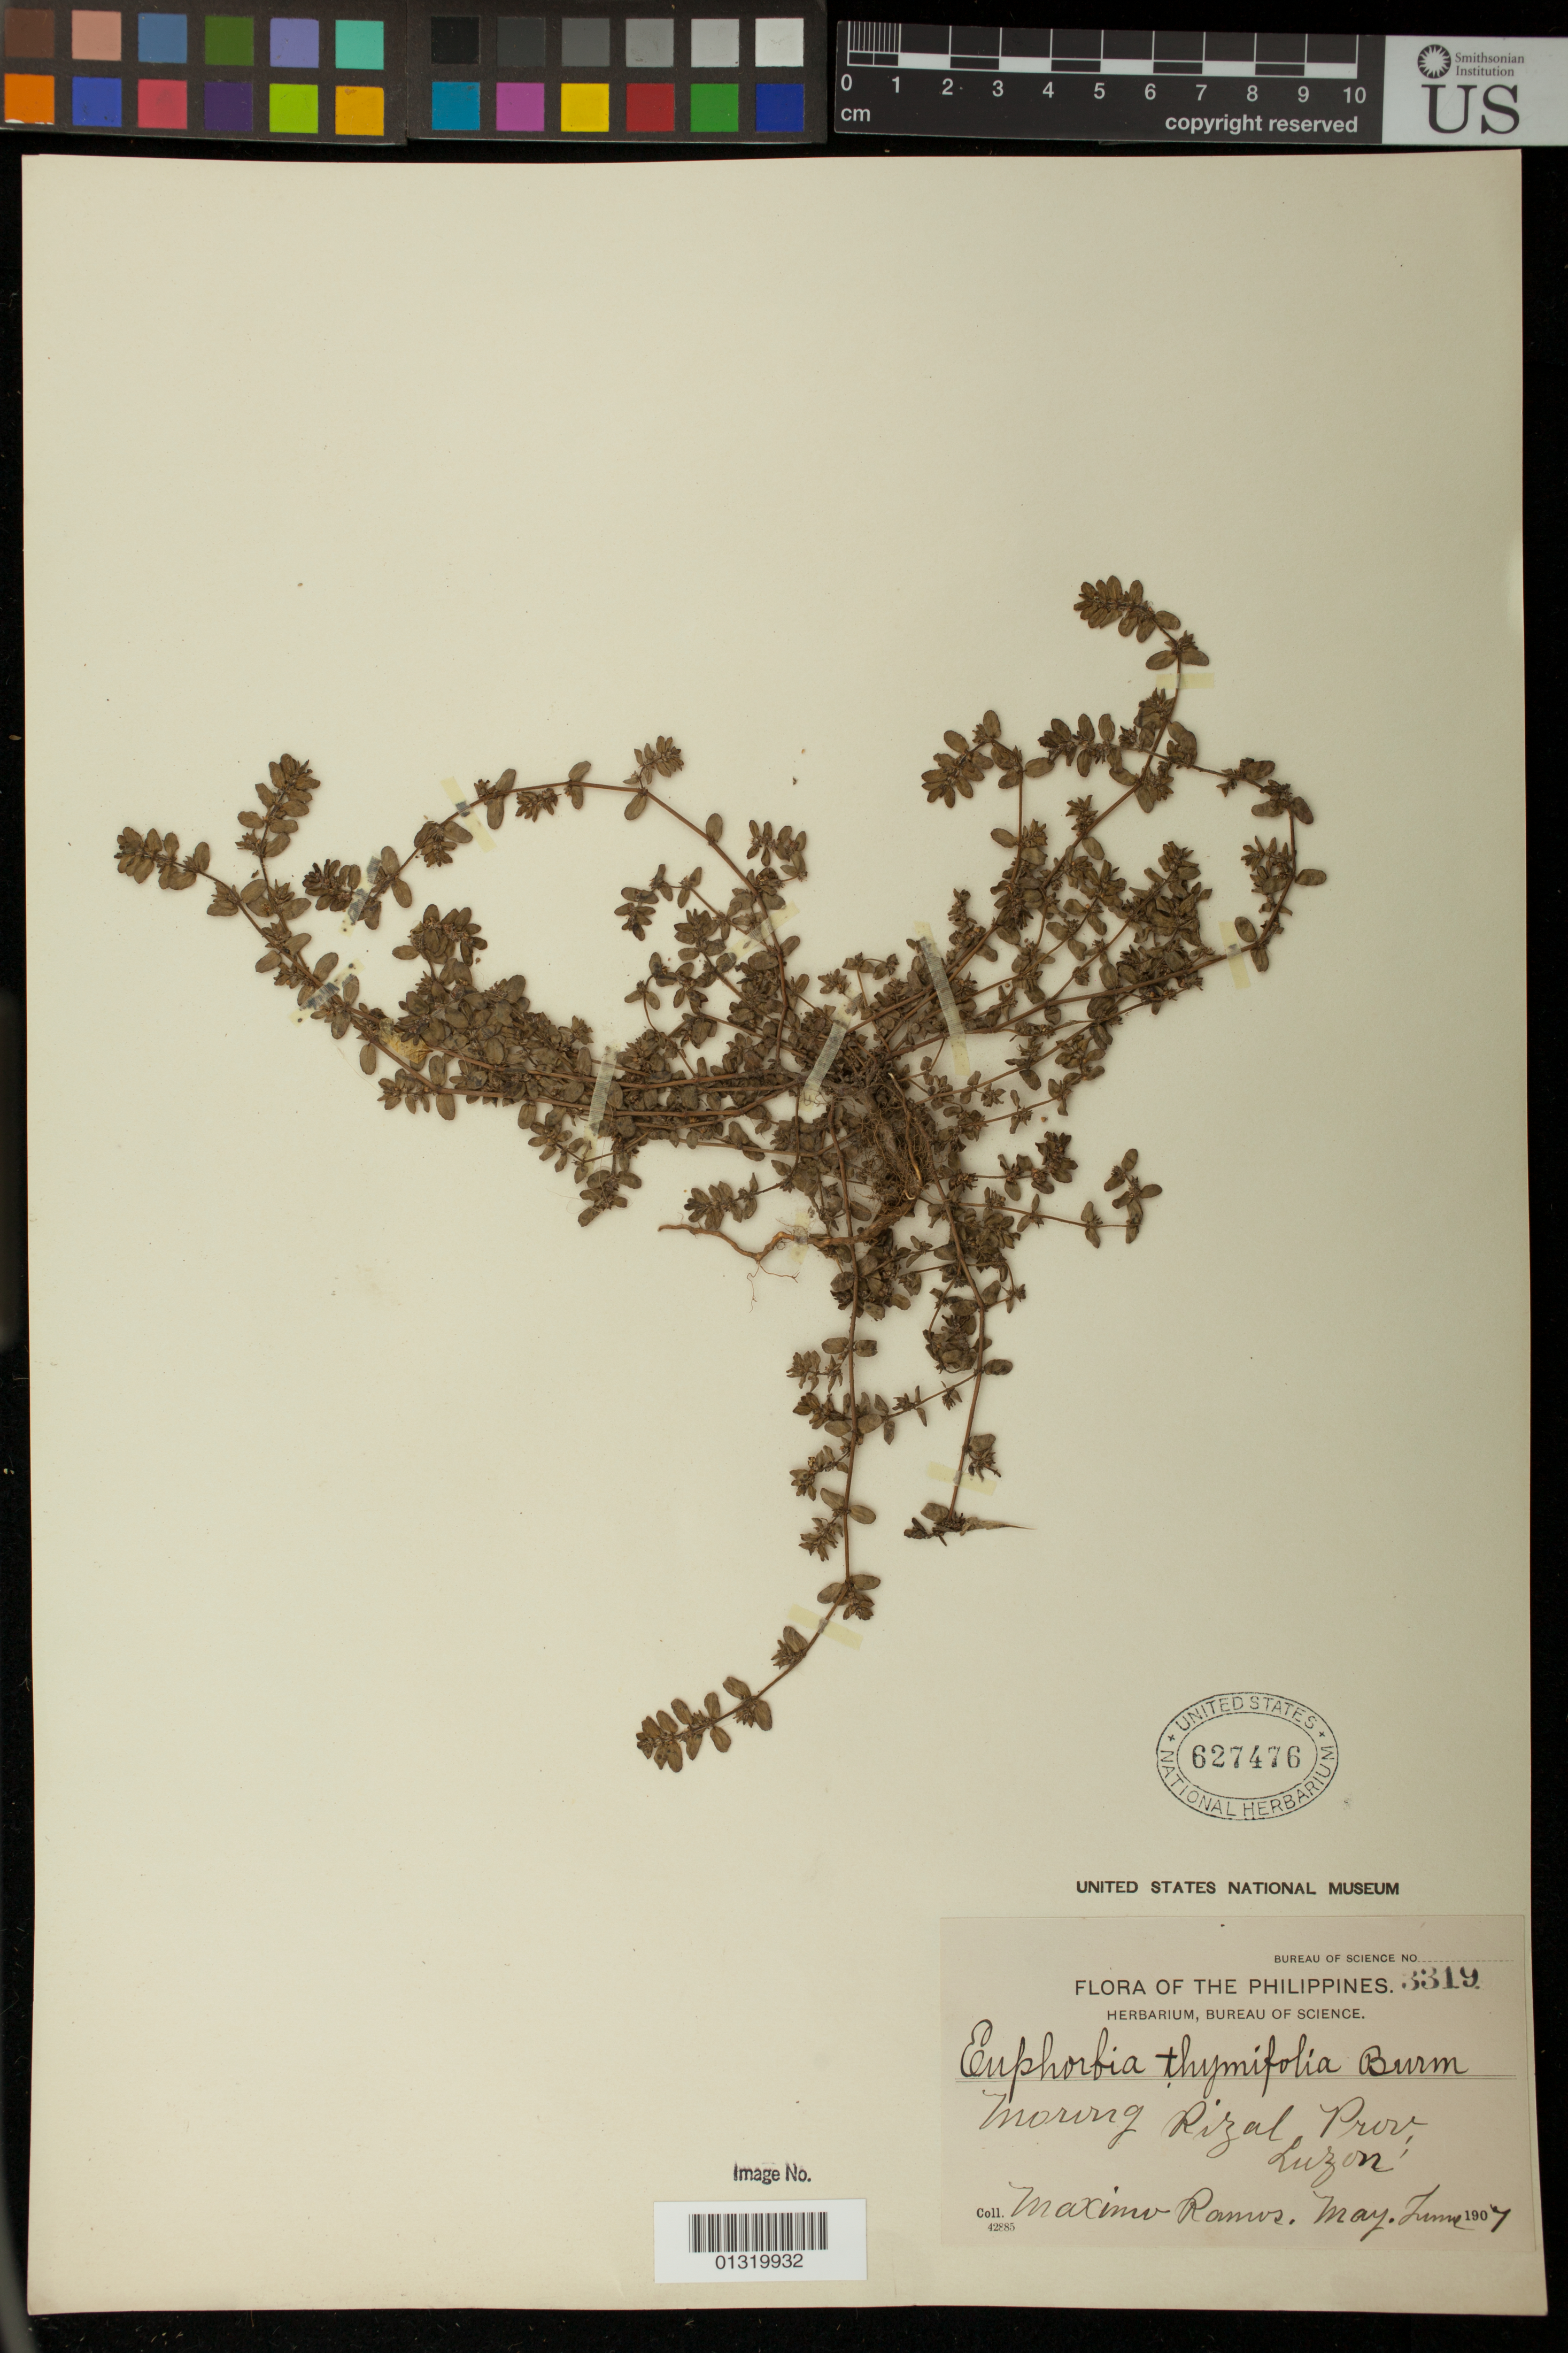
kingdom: Plantae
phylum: Tracheophyta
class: Magnoliopsida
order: Malpighiales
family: Euphorbiaceae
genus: Euphorbia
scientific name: Euphorbia thymifolia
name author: L.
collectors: M. Ramos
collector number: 3319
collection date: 1907-05/1907-06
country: Philippines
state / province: Calabarzon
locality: Morong Rizal Prov; Luzon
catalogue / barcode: US 627476